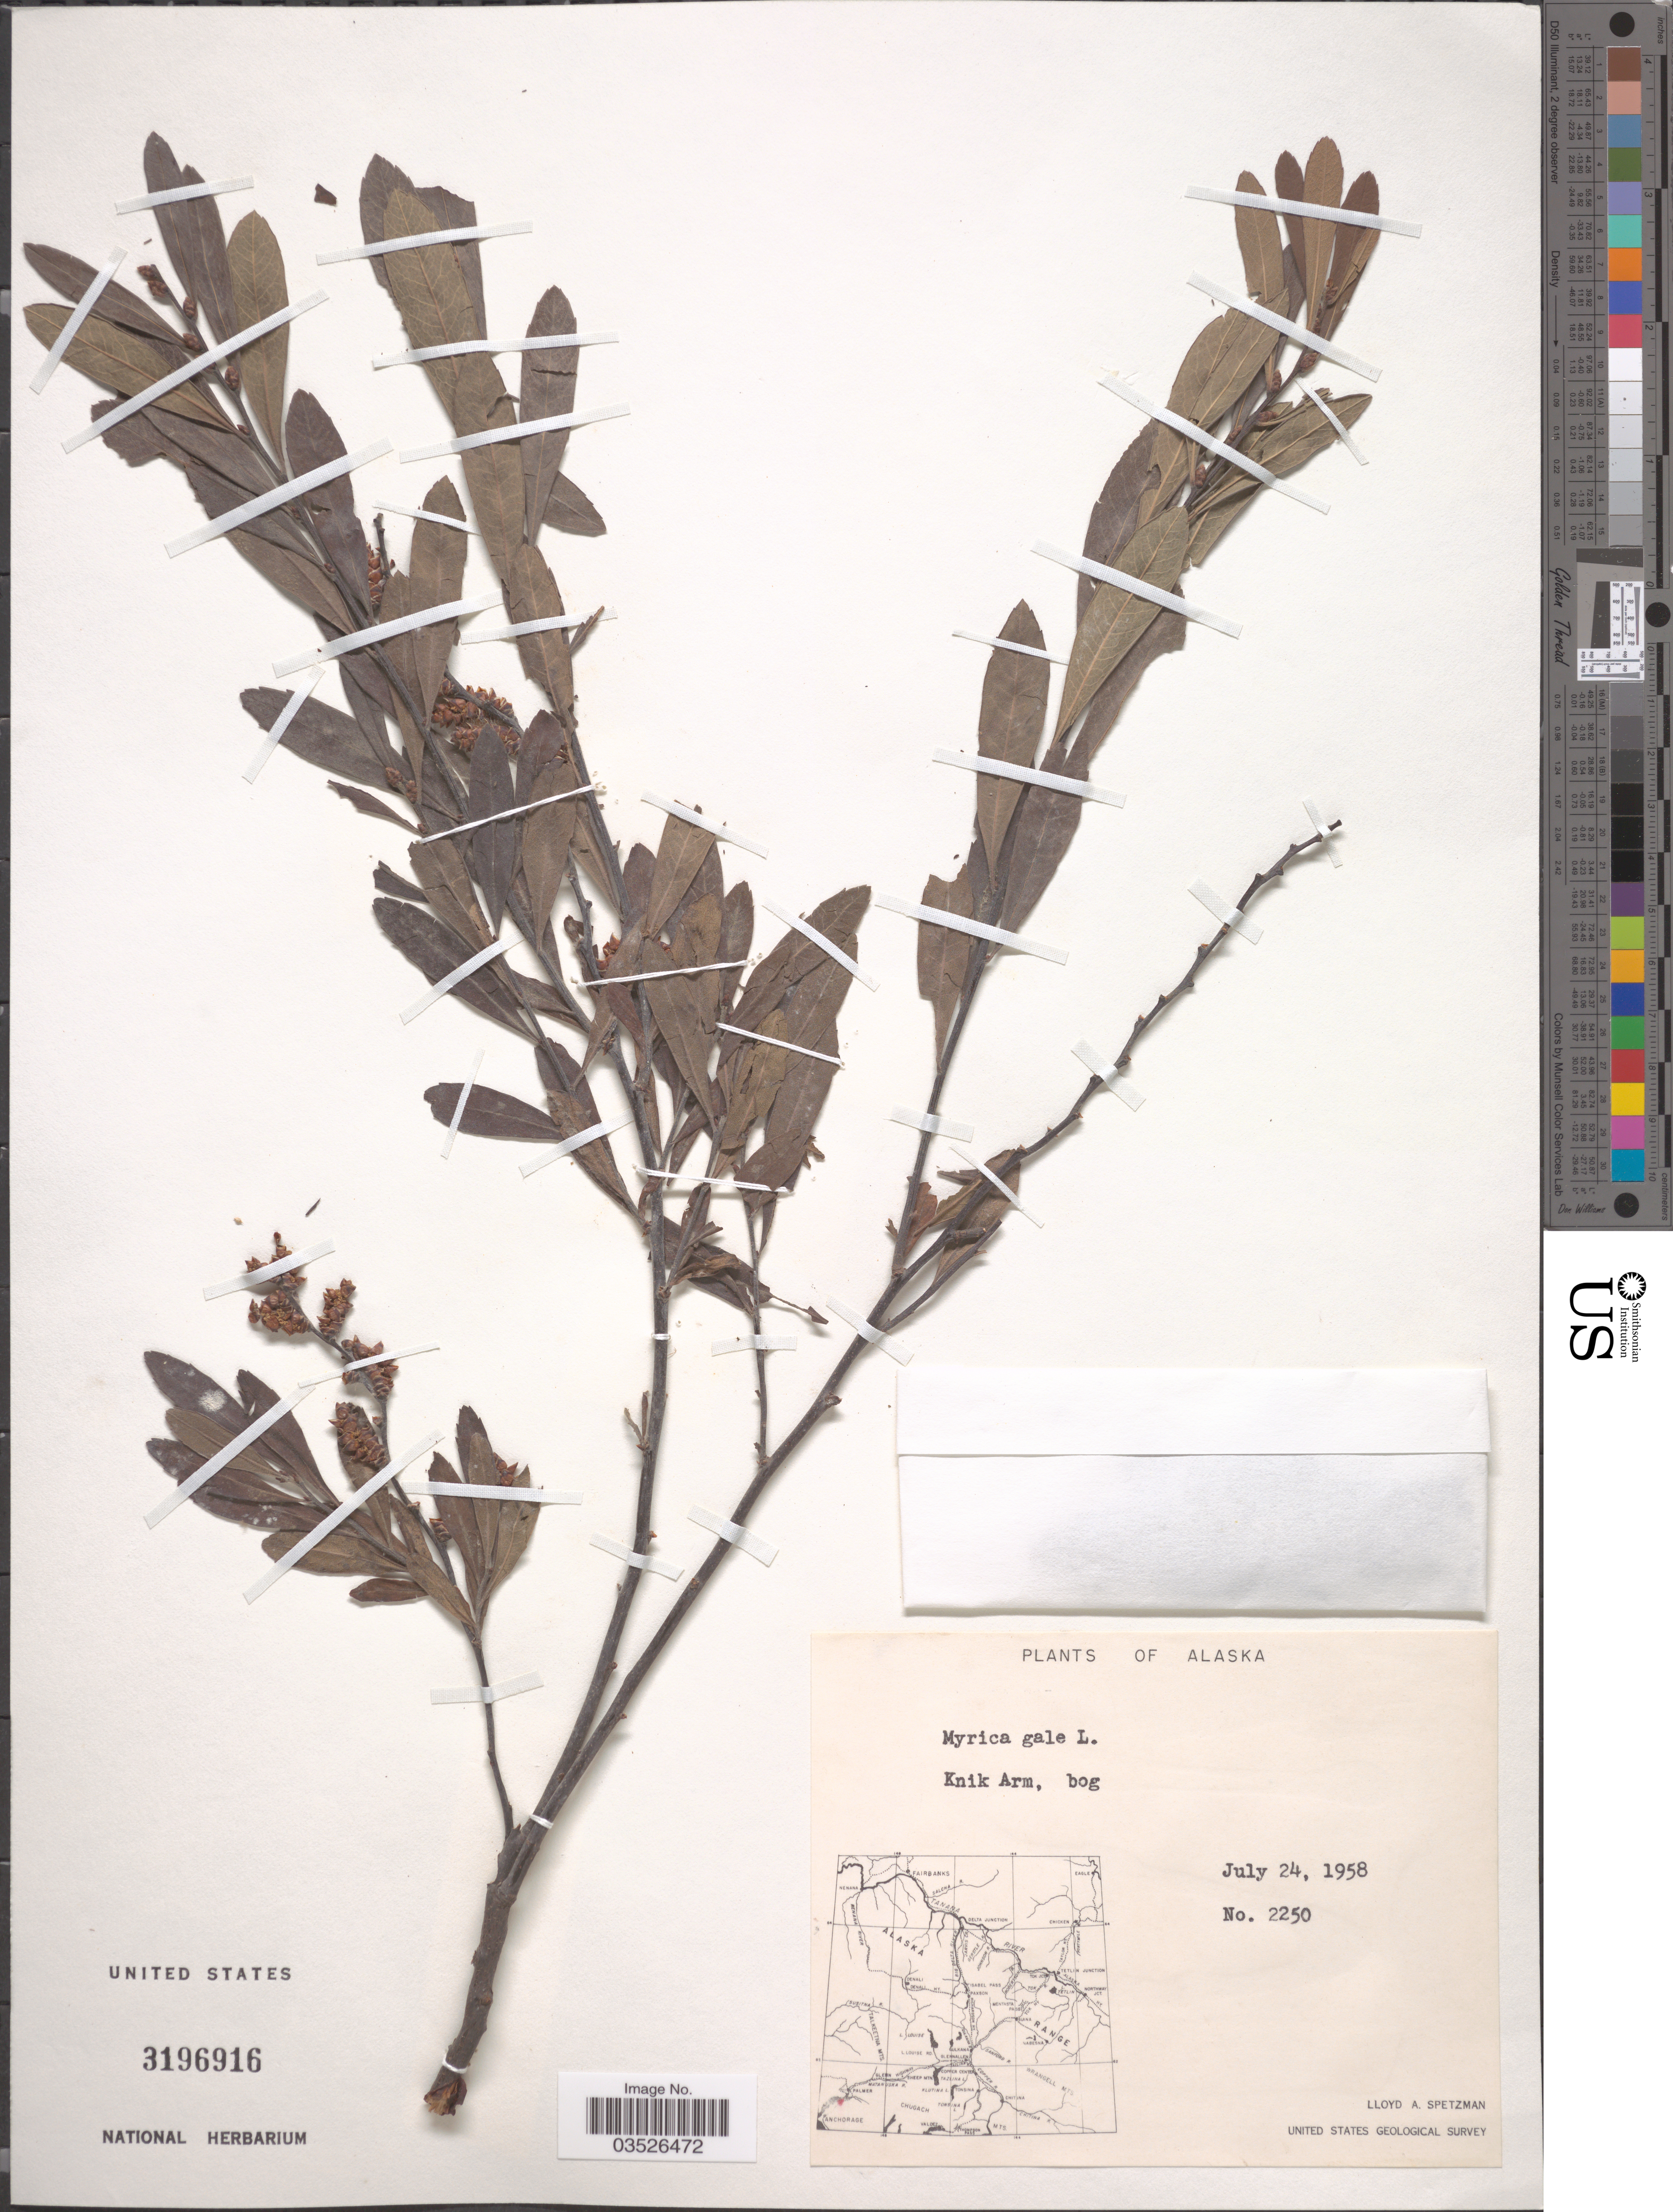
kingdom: Plantae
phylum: Tracheophyta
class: Magnoliopsida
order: Fagales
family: Myricaceae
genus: Myrica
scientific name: Myrica gale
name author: L.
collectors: L. Spetzman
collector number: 2250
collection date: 1958-07-24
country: United States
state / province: Alaska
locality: Knik Arm, bog.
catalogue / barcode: US 3196916